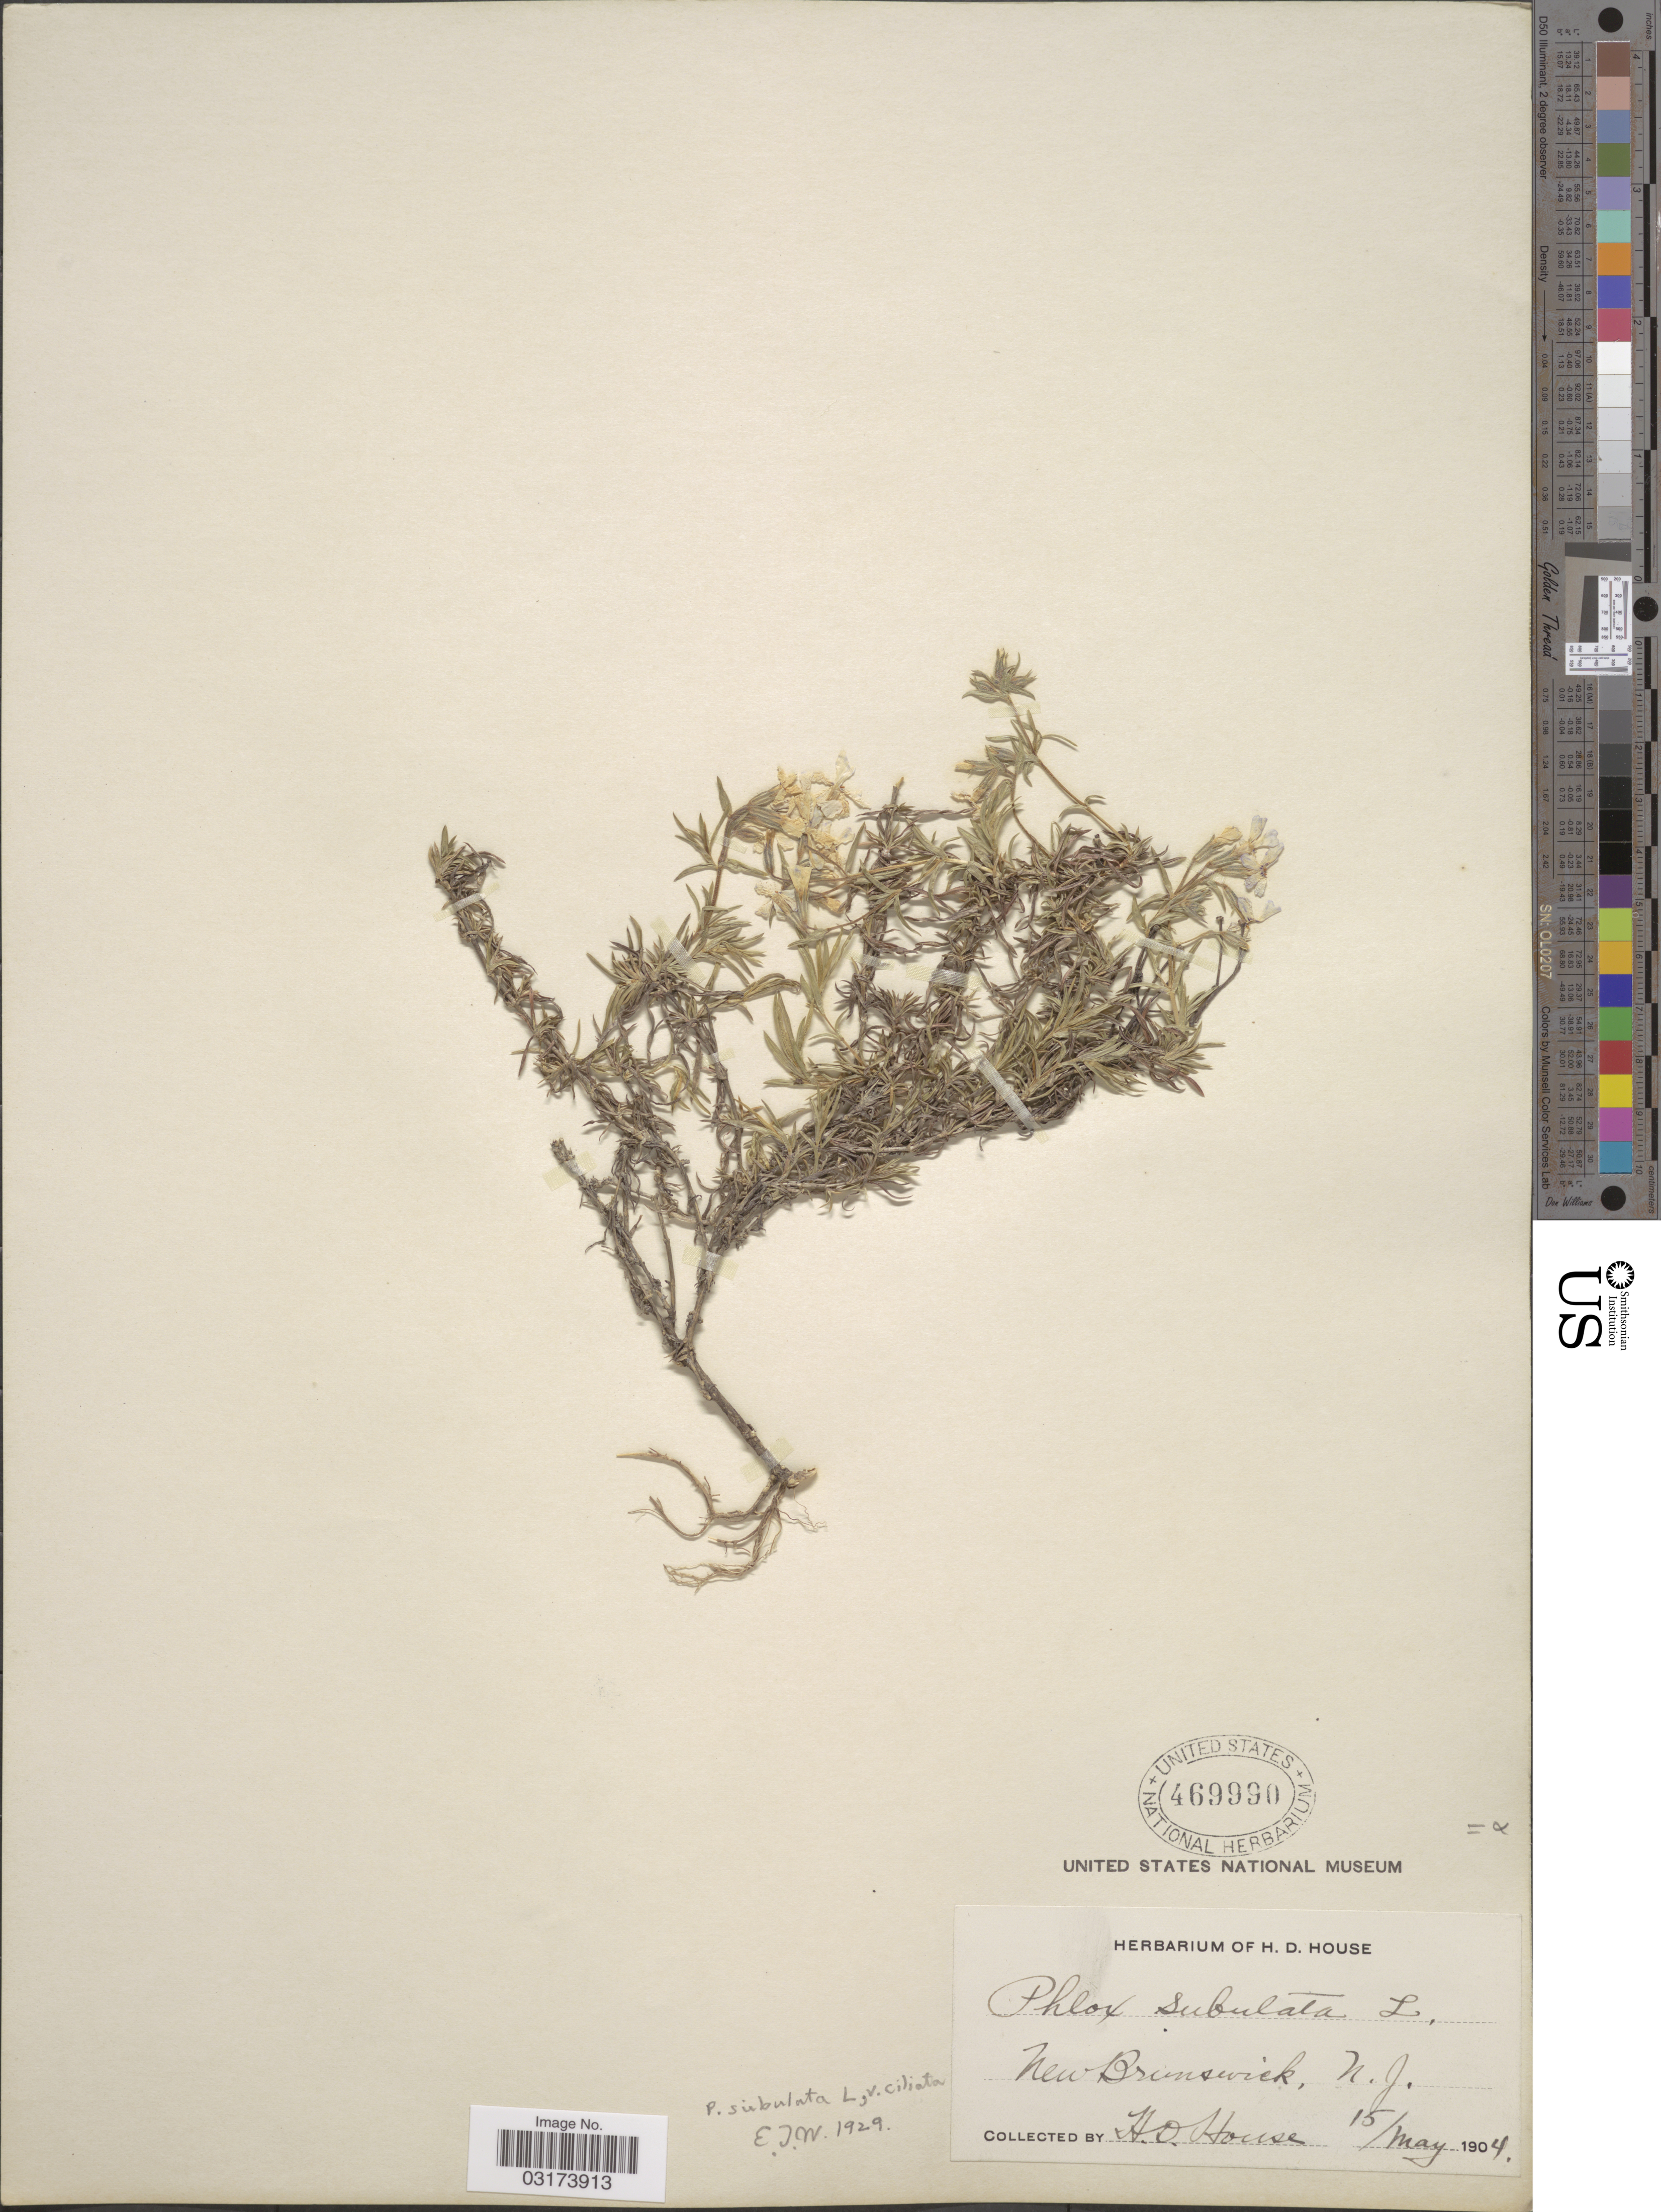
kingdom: Plantae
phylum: Tracheophyta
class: Magnoliopsida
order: Ericales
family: Polemoniaceae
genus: Phlox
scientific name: Phlox subulata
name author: L.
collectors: H. D. House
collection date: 1904-05-15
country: United States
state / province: New Jersey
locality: New Brunswick.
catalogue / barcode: US 469990